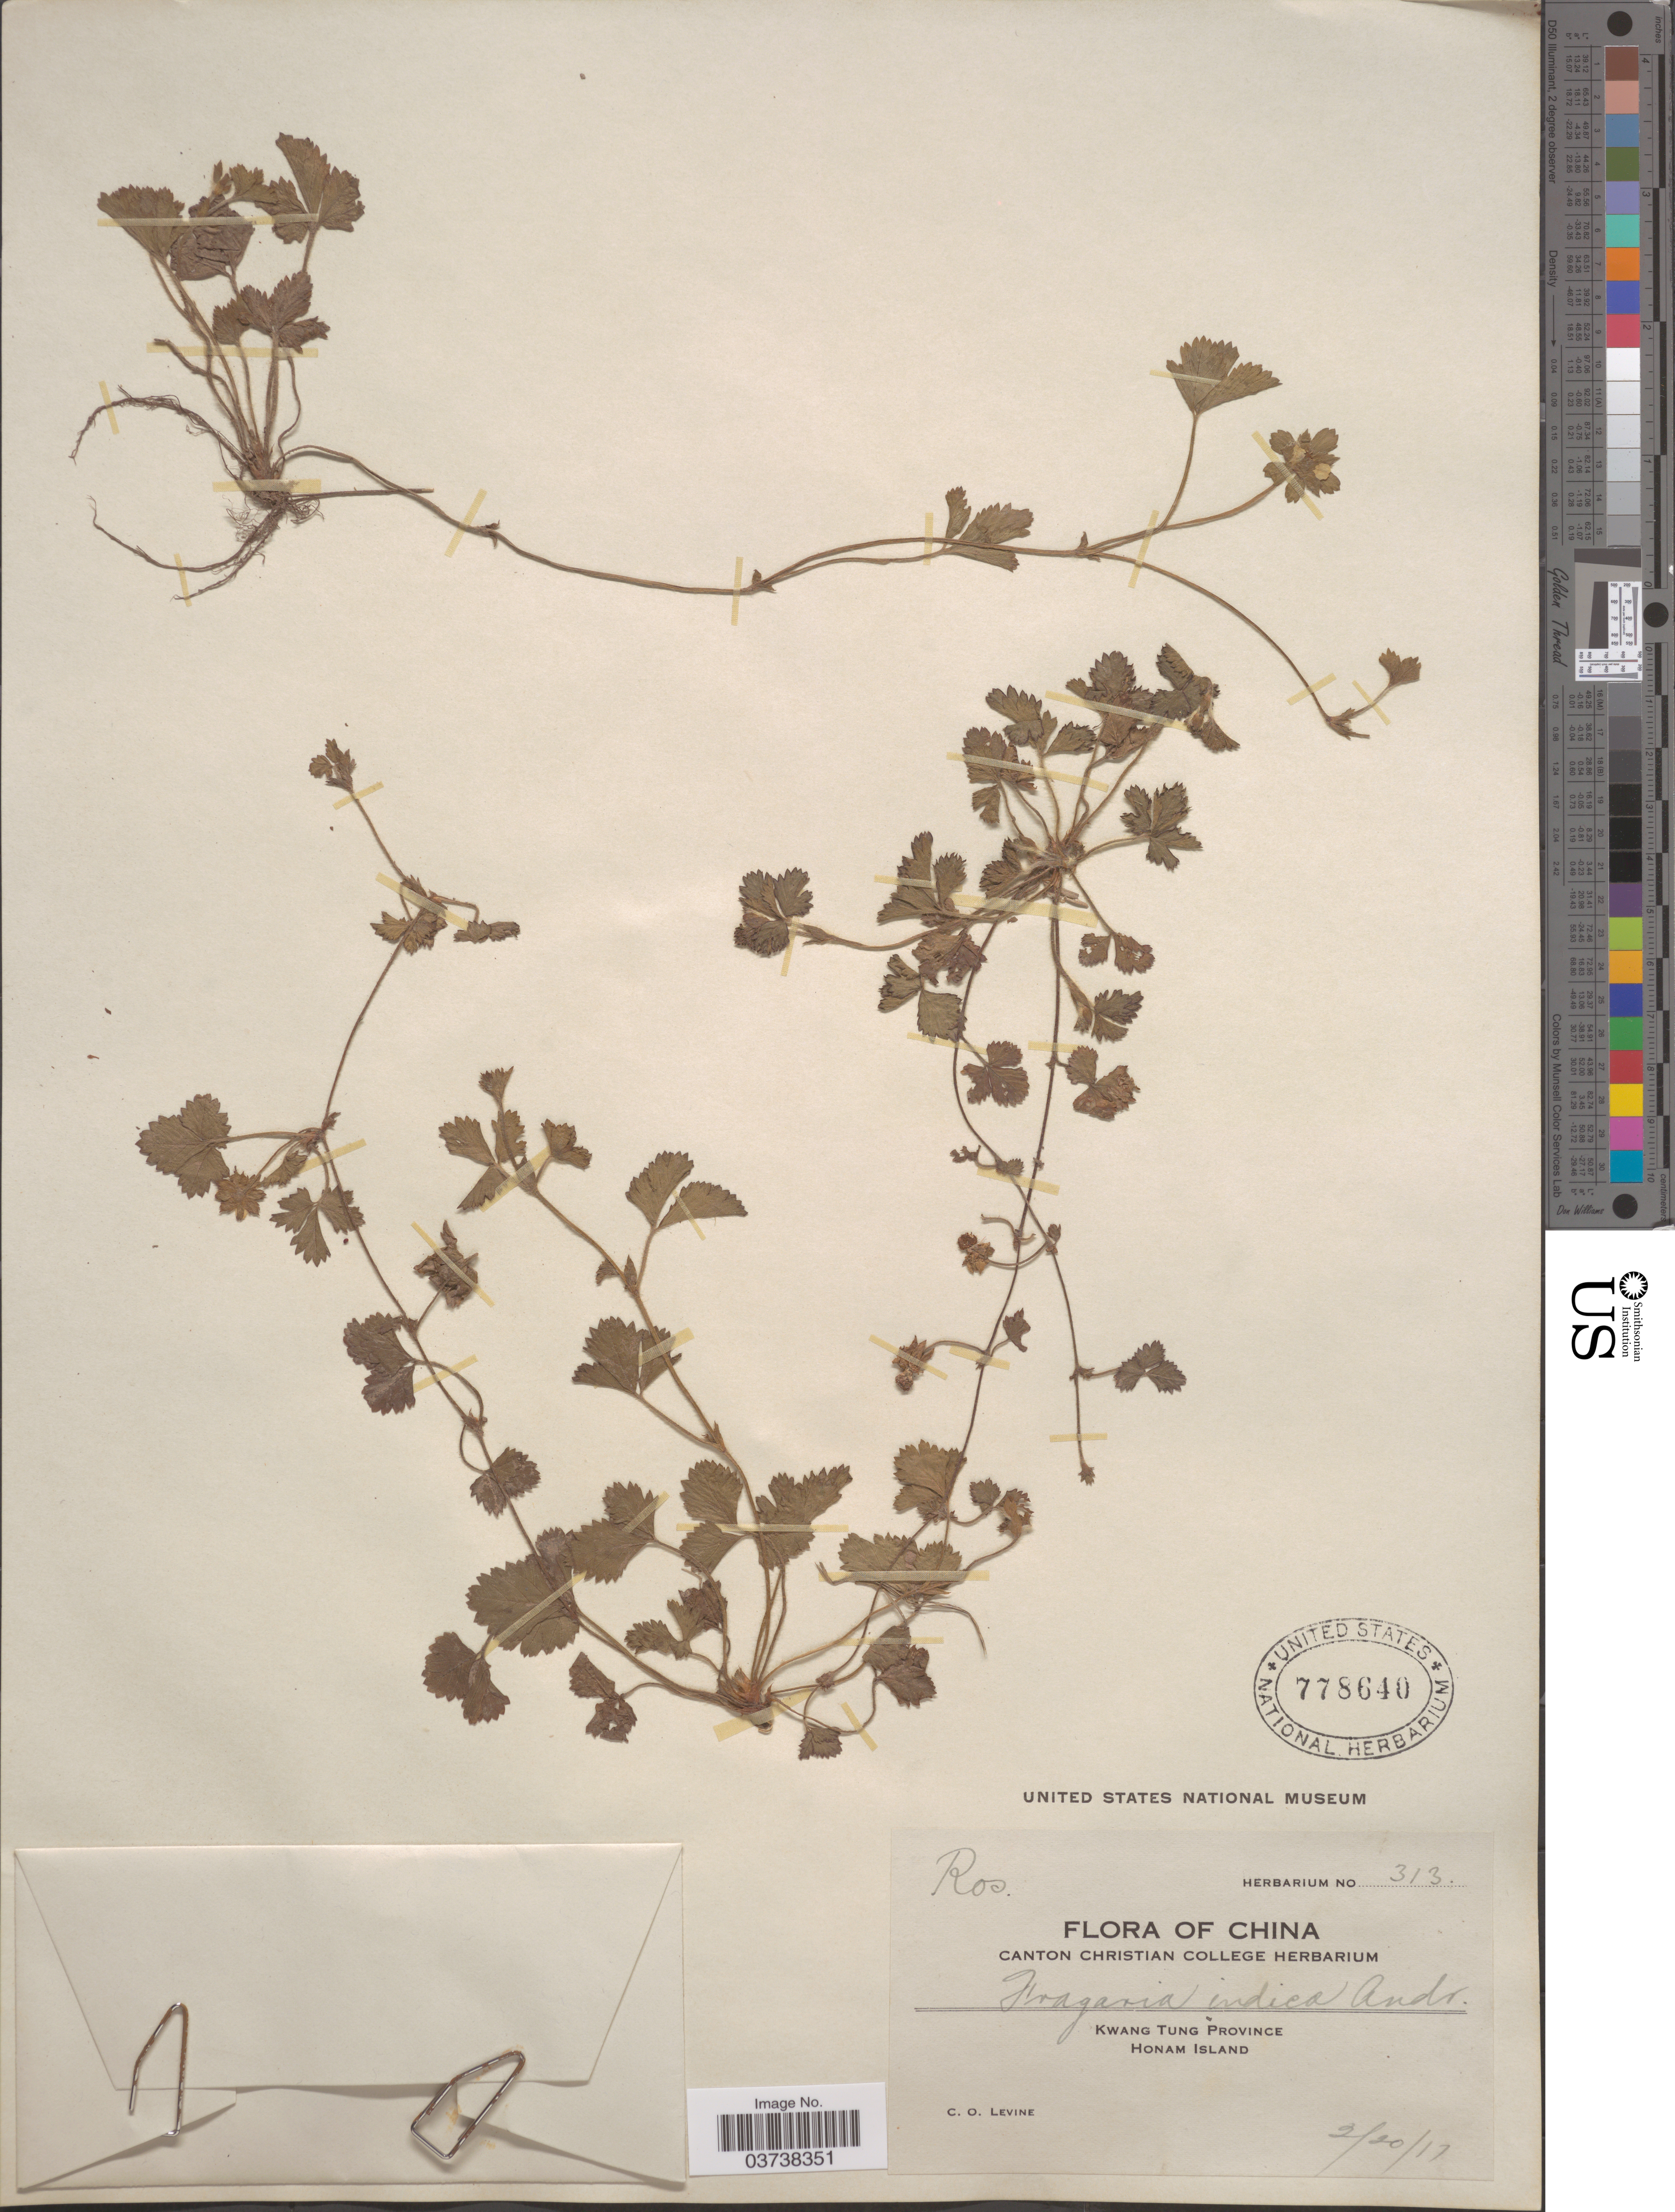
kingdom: Plantae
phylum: Tracheophyta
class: Magnoliopsida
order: Rosales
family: Rosaceae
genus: Potentilla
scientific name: Potentilla indica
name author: (Andrews) Th. Wolf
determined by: Strong, Mark T., (BOT), Smithsonian Institution - National Museum of Natural History (UNITED STATES)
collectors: C. O. Levine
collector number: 313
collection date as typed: Transcribed d/m/y: 20/2/17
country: China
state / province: Guangdong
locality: Kwang Tung Province. Honam Island.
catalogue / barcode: US 778640